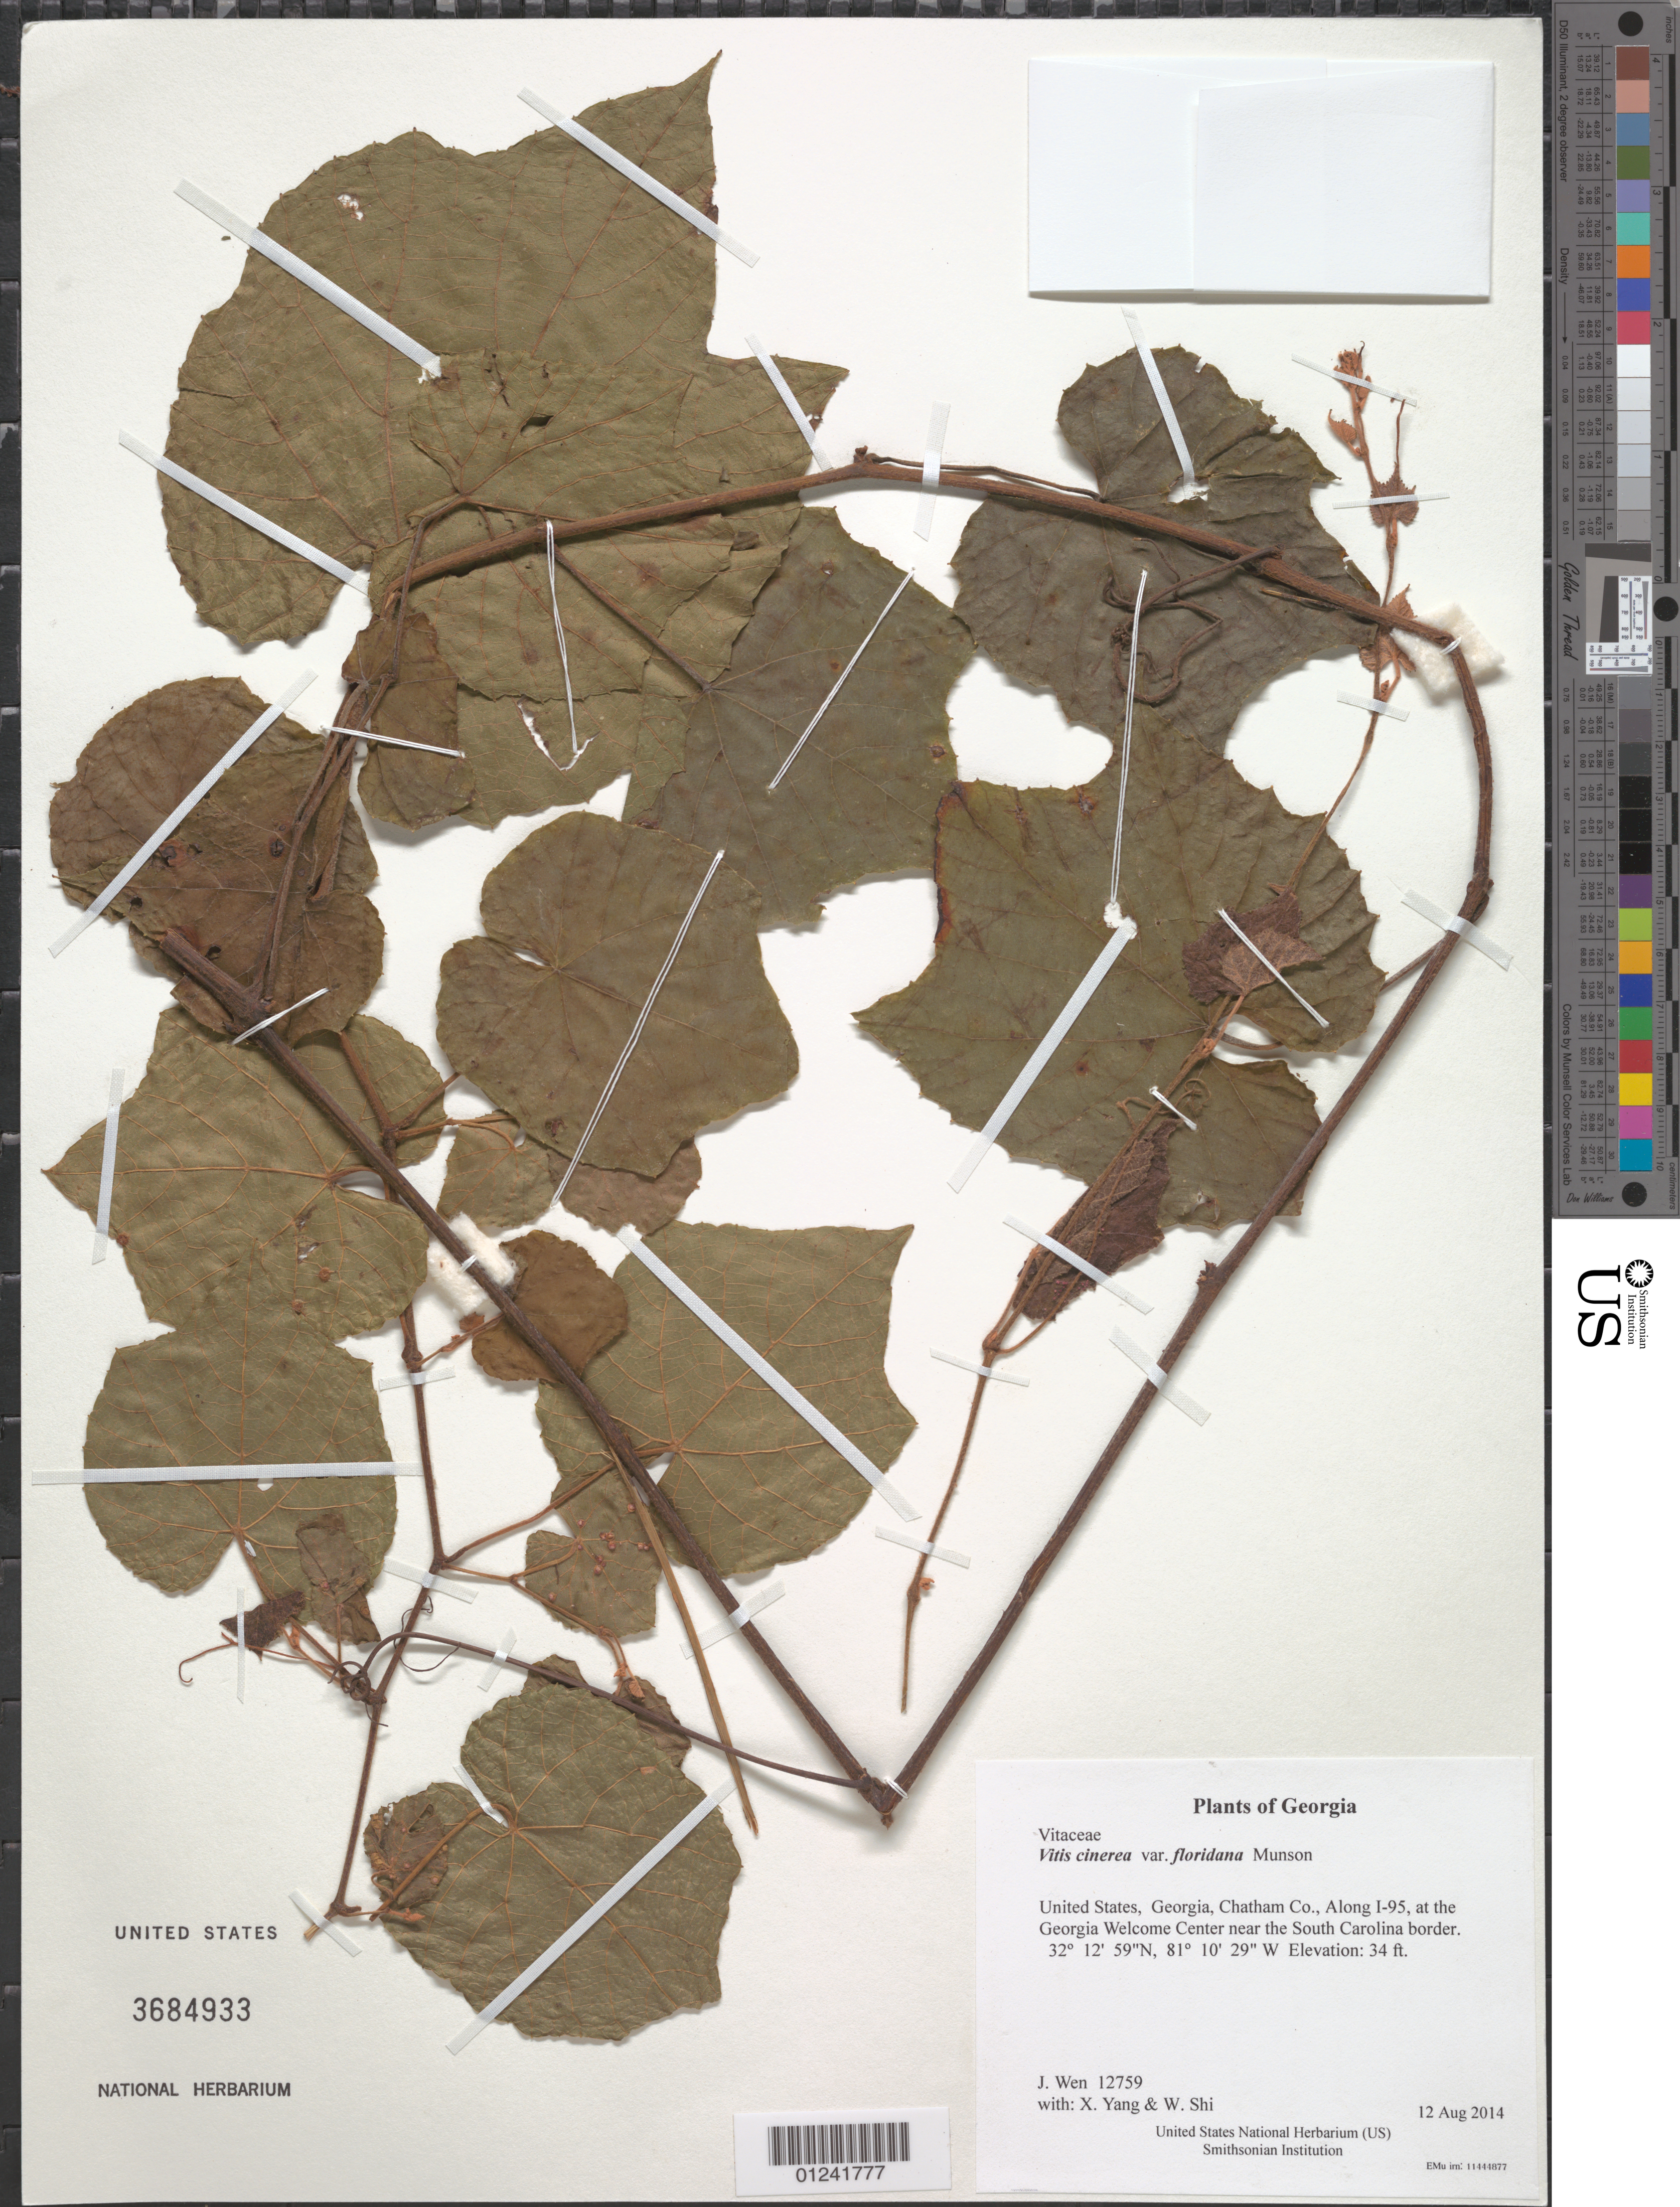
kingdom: Plantae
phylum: Tracheophyta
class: Magnoliopsida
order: Vitales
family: Vitaceae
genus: Vitis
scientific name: Vitis cinerea var. floridana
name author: Munson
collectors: J. Wen, X. Yang & W. Shi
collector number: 12759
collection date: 2014-08-12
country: United States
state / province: Georgia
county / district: Chatham Co.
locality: Along I-95, at the Georgia Welcome Center near the South Carolina border.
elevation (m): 10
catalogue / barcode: US 3684933